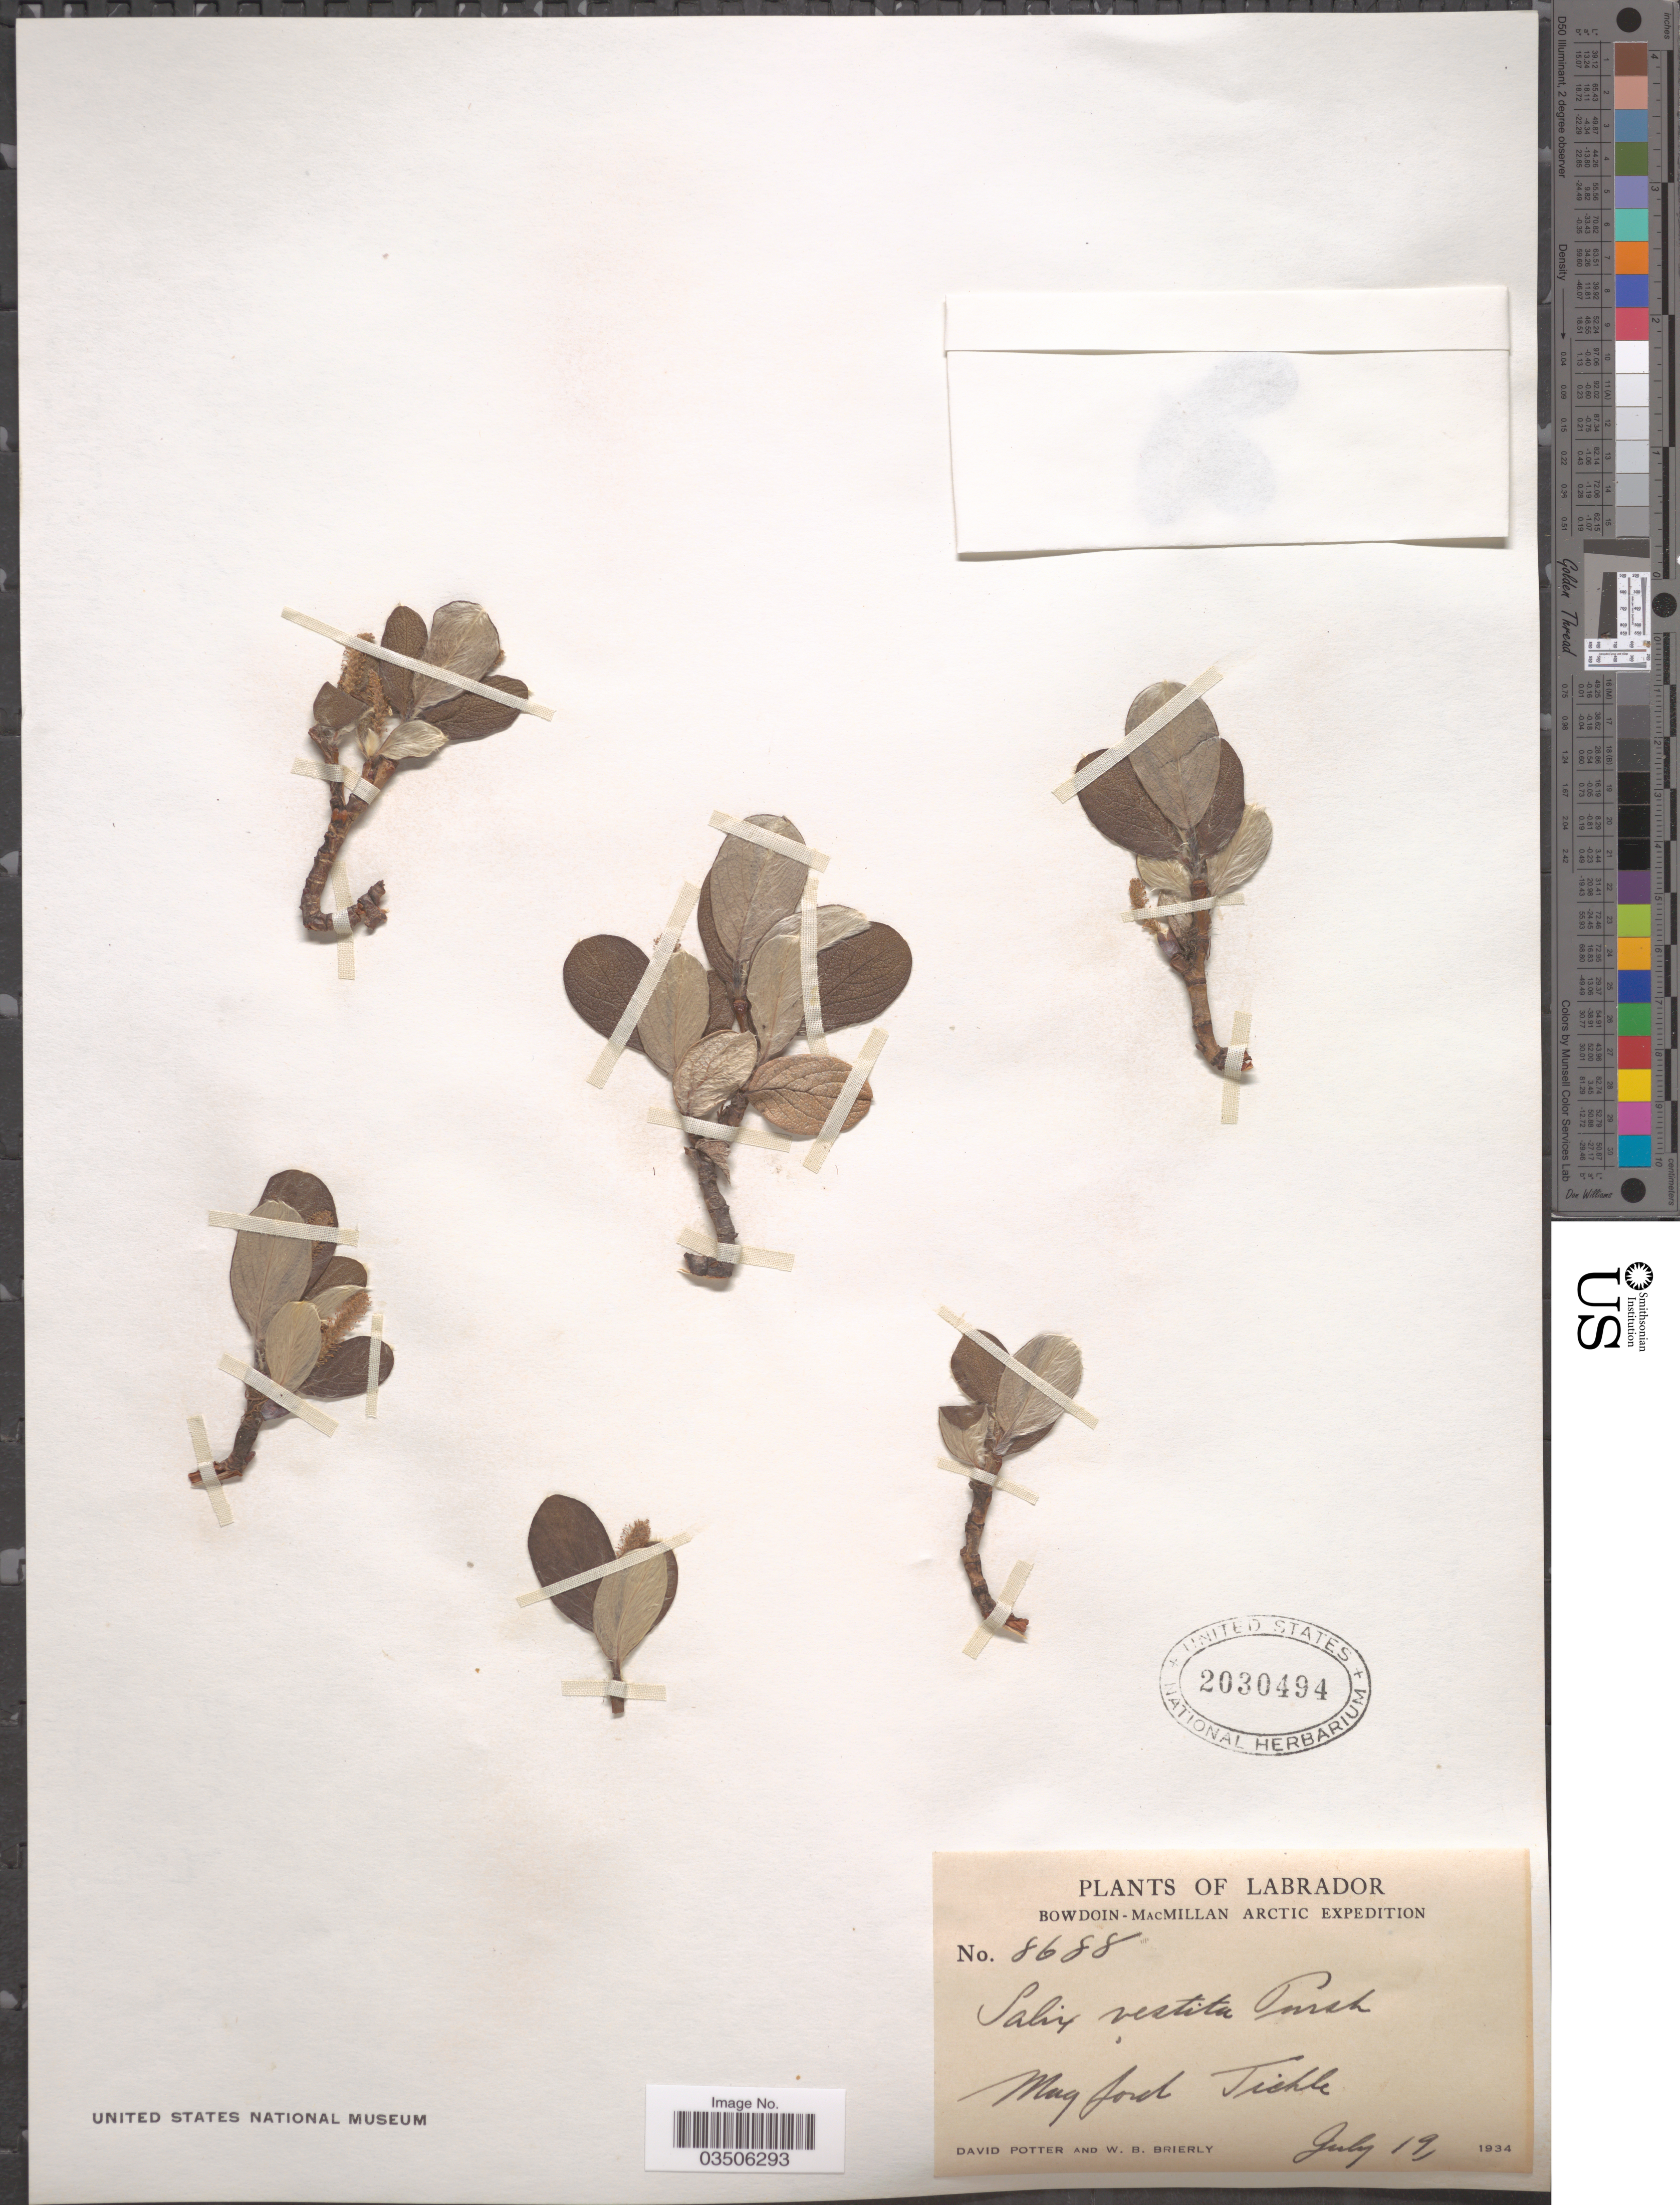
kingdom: Plantae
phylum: Tracheophyta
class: Magnoliopsida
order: Malpighiales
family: Salicaceae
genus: Salix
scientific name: Salix vestita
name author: Pursh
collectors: D. Potter & W. Brierly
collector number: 8688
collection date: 1934-07-19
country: Canada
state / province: Newfoundland and Labrador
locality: Labrador. Mugford Tickle.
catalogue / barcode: US 2030494